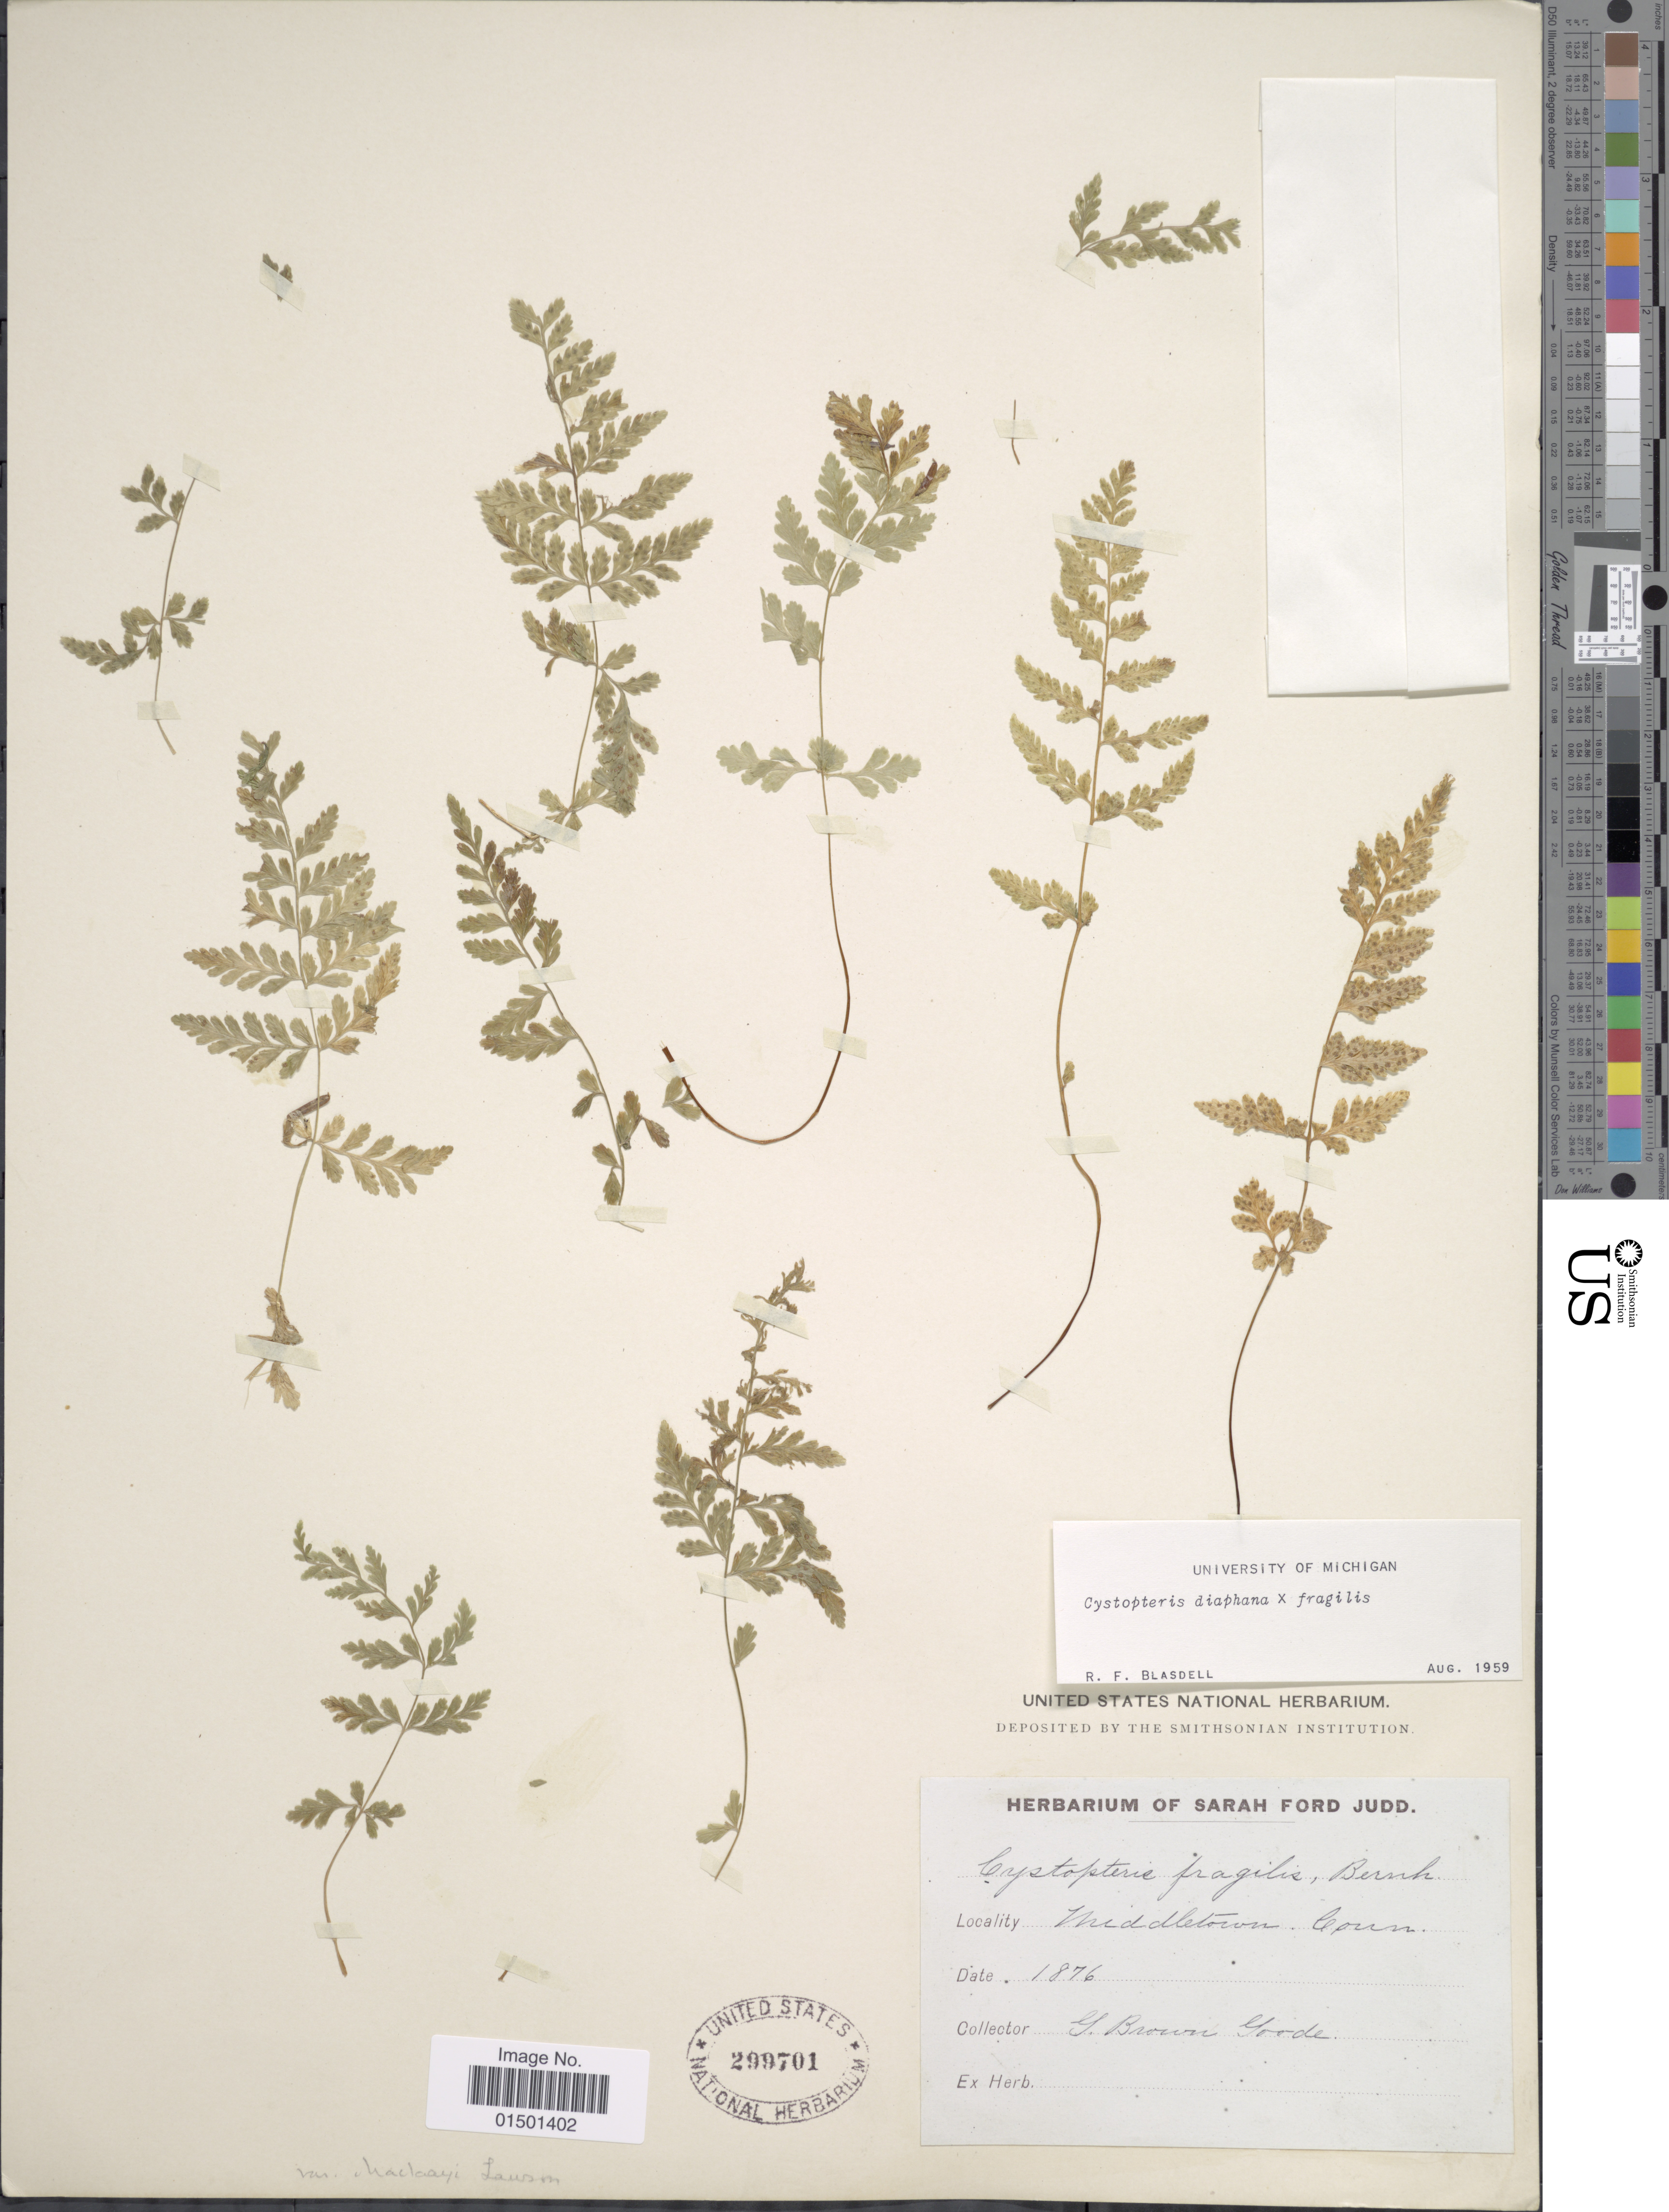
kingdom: Plantae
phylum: Tracheophyta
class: Polypodiopsida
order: Polypodiales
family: Cystopteridaceae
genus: Cystopteris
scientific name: Cystopteris diaphana x C. fragilis (L.) Bernh.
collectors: G. Goode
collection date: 1876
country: United States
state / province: Connecticut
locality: Middletown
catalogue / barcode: US 299701